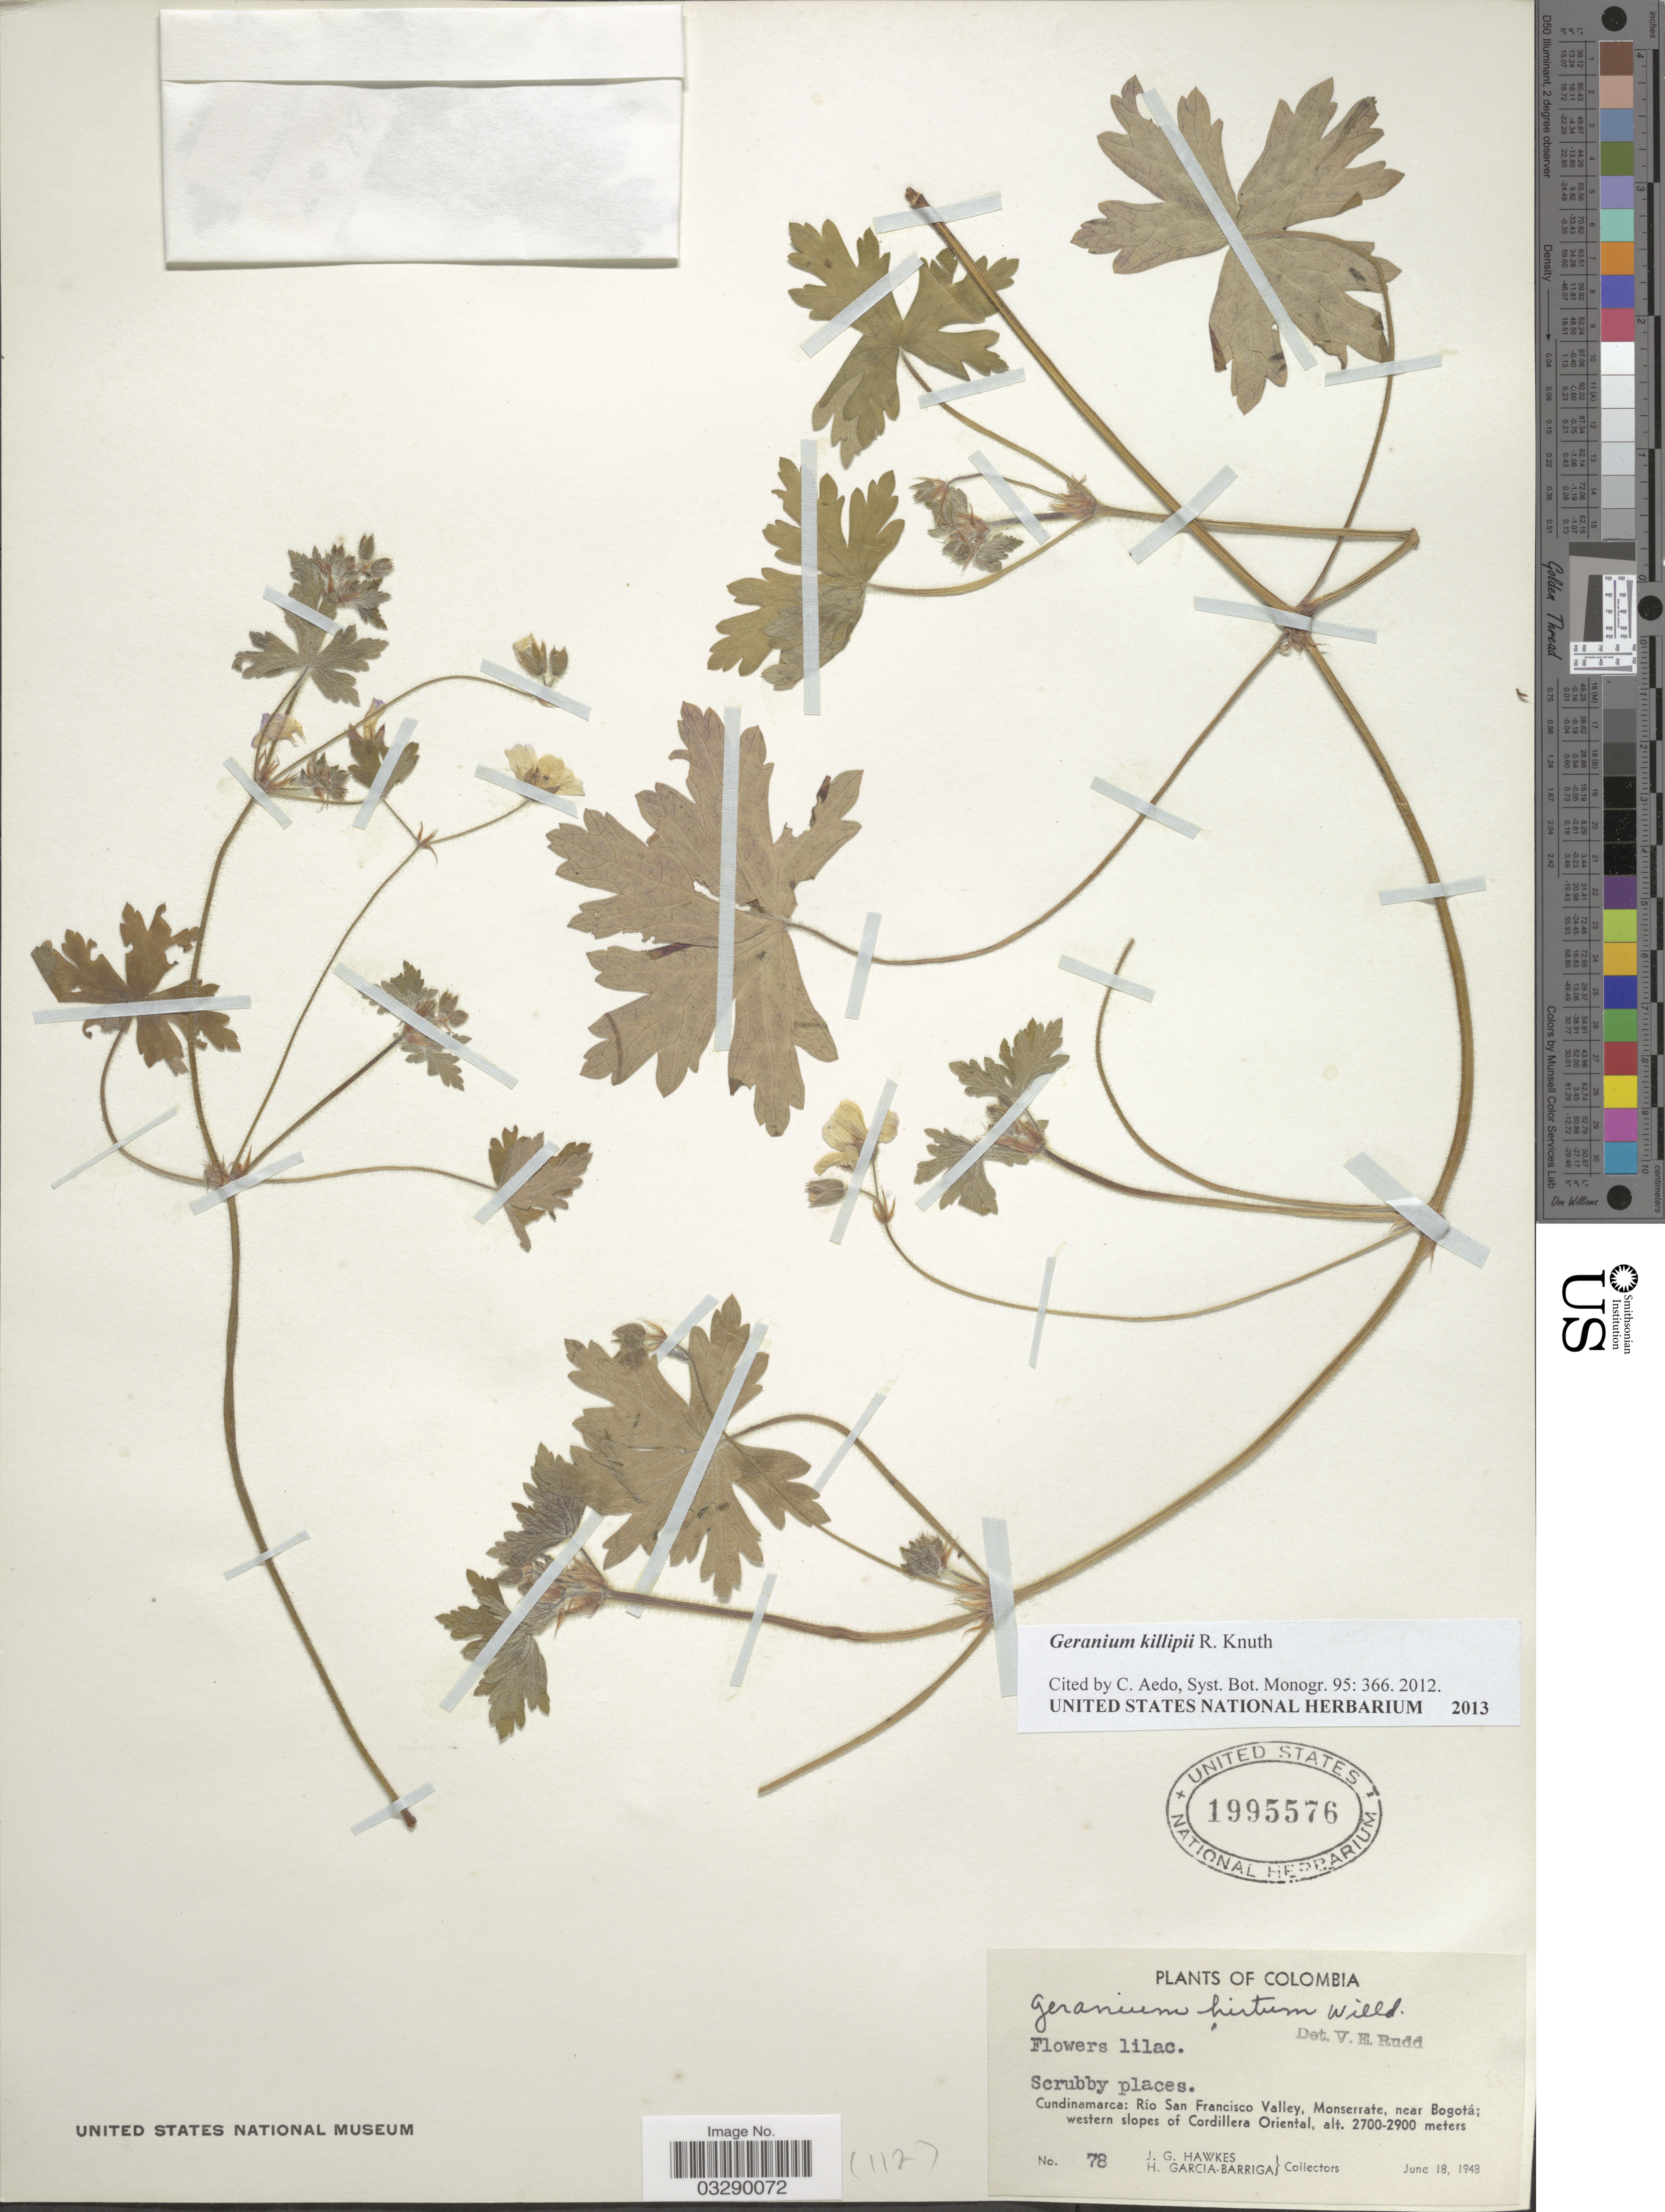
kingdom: Plantae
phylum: Tracheophyta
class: Magnoliopsida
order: Geraniales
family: Geraniaceae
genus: Geranium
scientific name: Geranium killipii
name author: R. Knuth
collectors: J. Hawkes & H. García Barriga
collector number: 78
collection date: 1948-06-18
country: Colombia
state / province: Cundinamarca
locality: Río San Francisco Valley, Monserrate, near Bogotá; western slopes of Cordillera Oriental.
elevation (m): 2700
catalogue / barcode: US 1995576